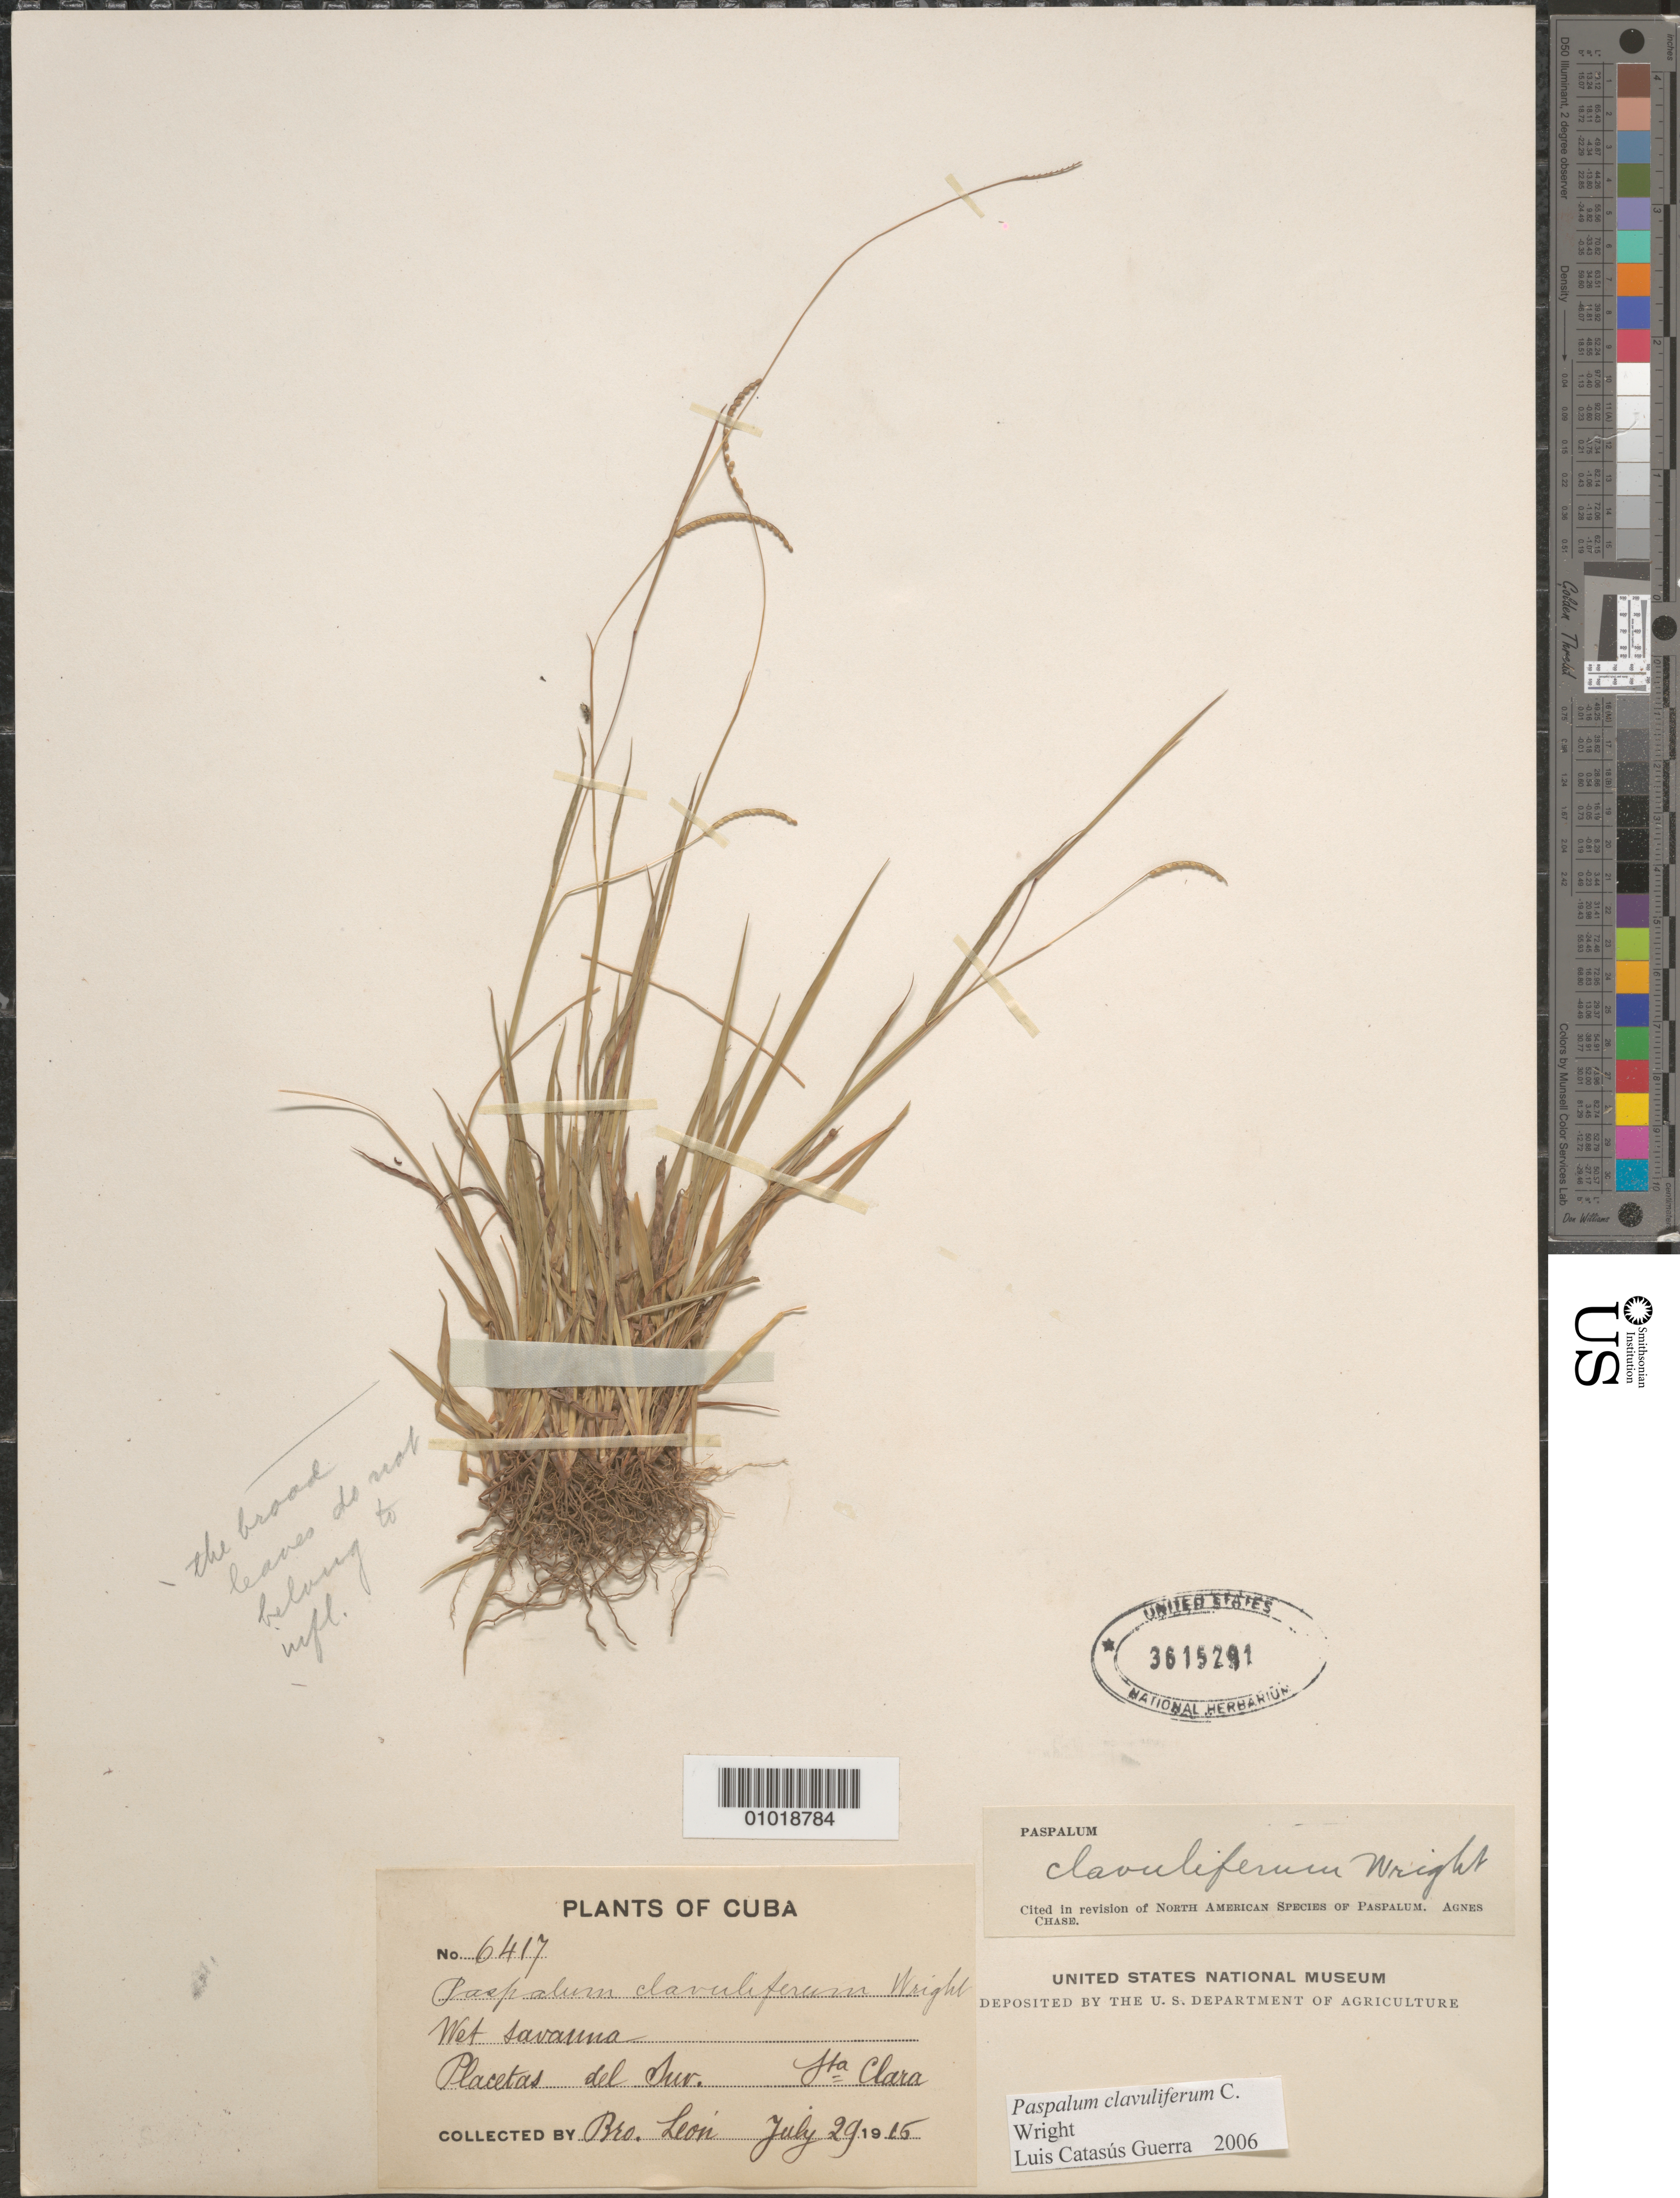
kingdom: Plantae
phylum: Tracheophyta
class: Liliopsida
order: Poales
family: Poaceae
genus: Paspalum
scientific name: Paspalum clavuliferum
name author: C. Wright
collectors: Bro. León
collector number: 6417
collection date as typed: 29 Jul 1915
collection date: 1915-07-29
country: Cuba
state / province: Villa Clara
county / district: Santa Clara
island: Cuba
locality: Placetas del Sur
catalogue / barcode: US 3615291